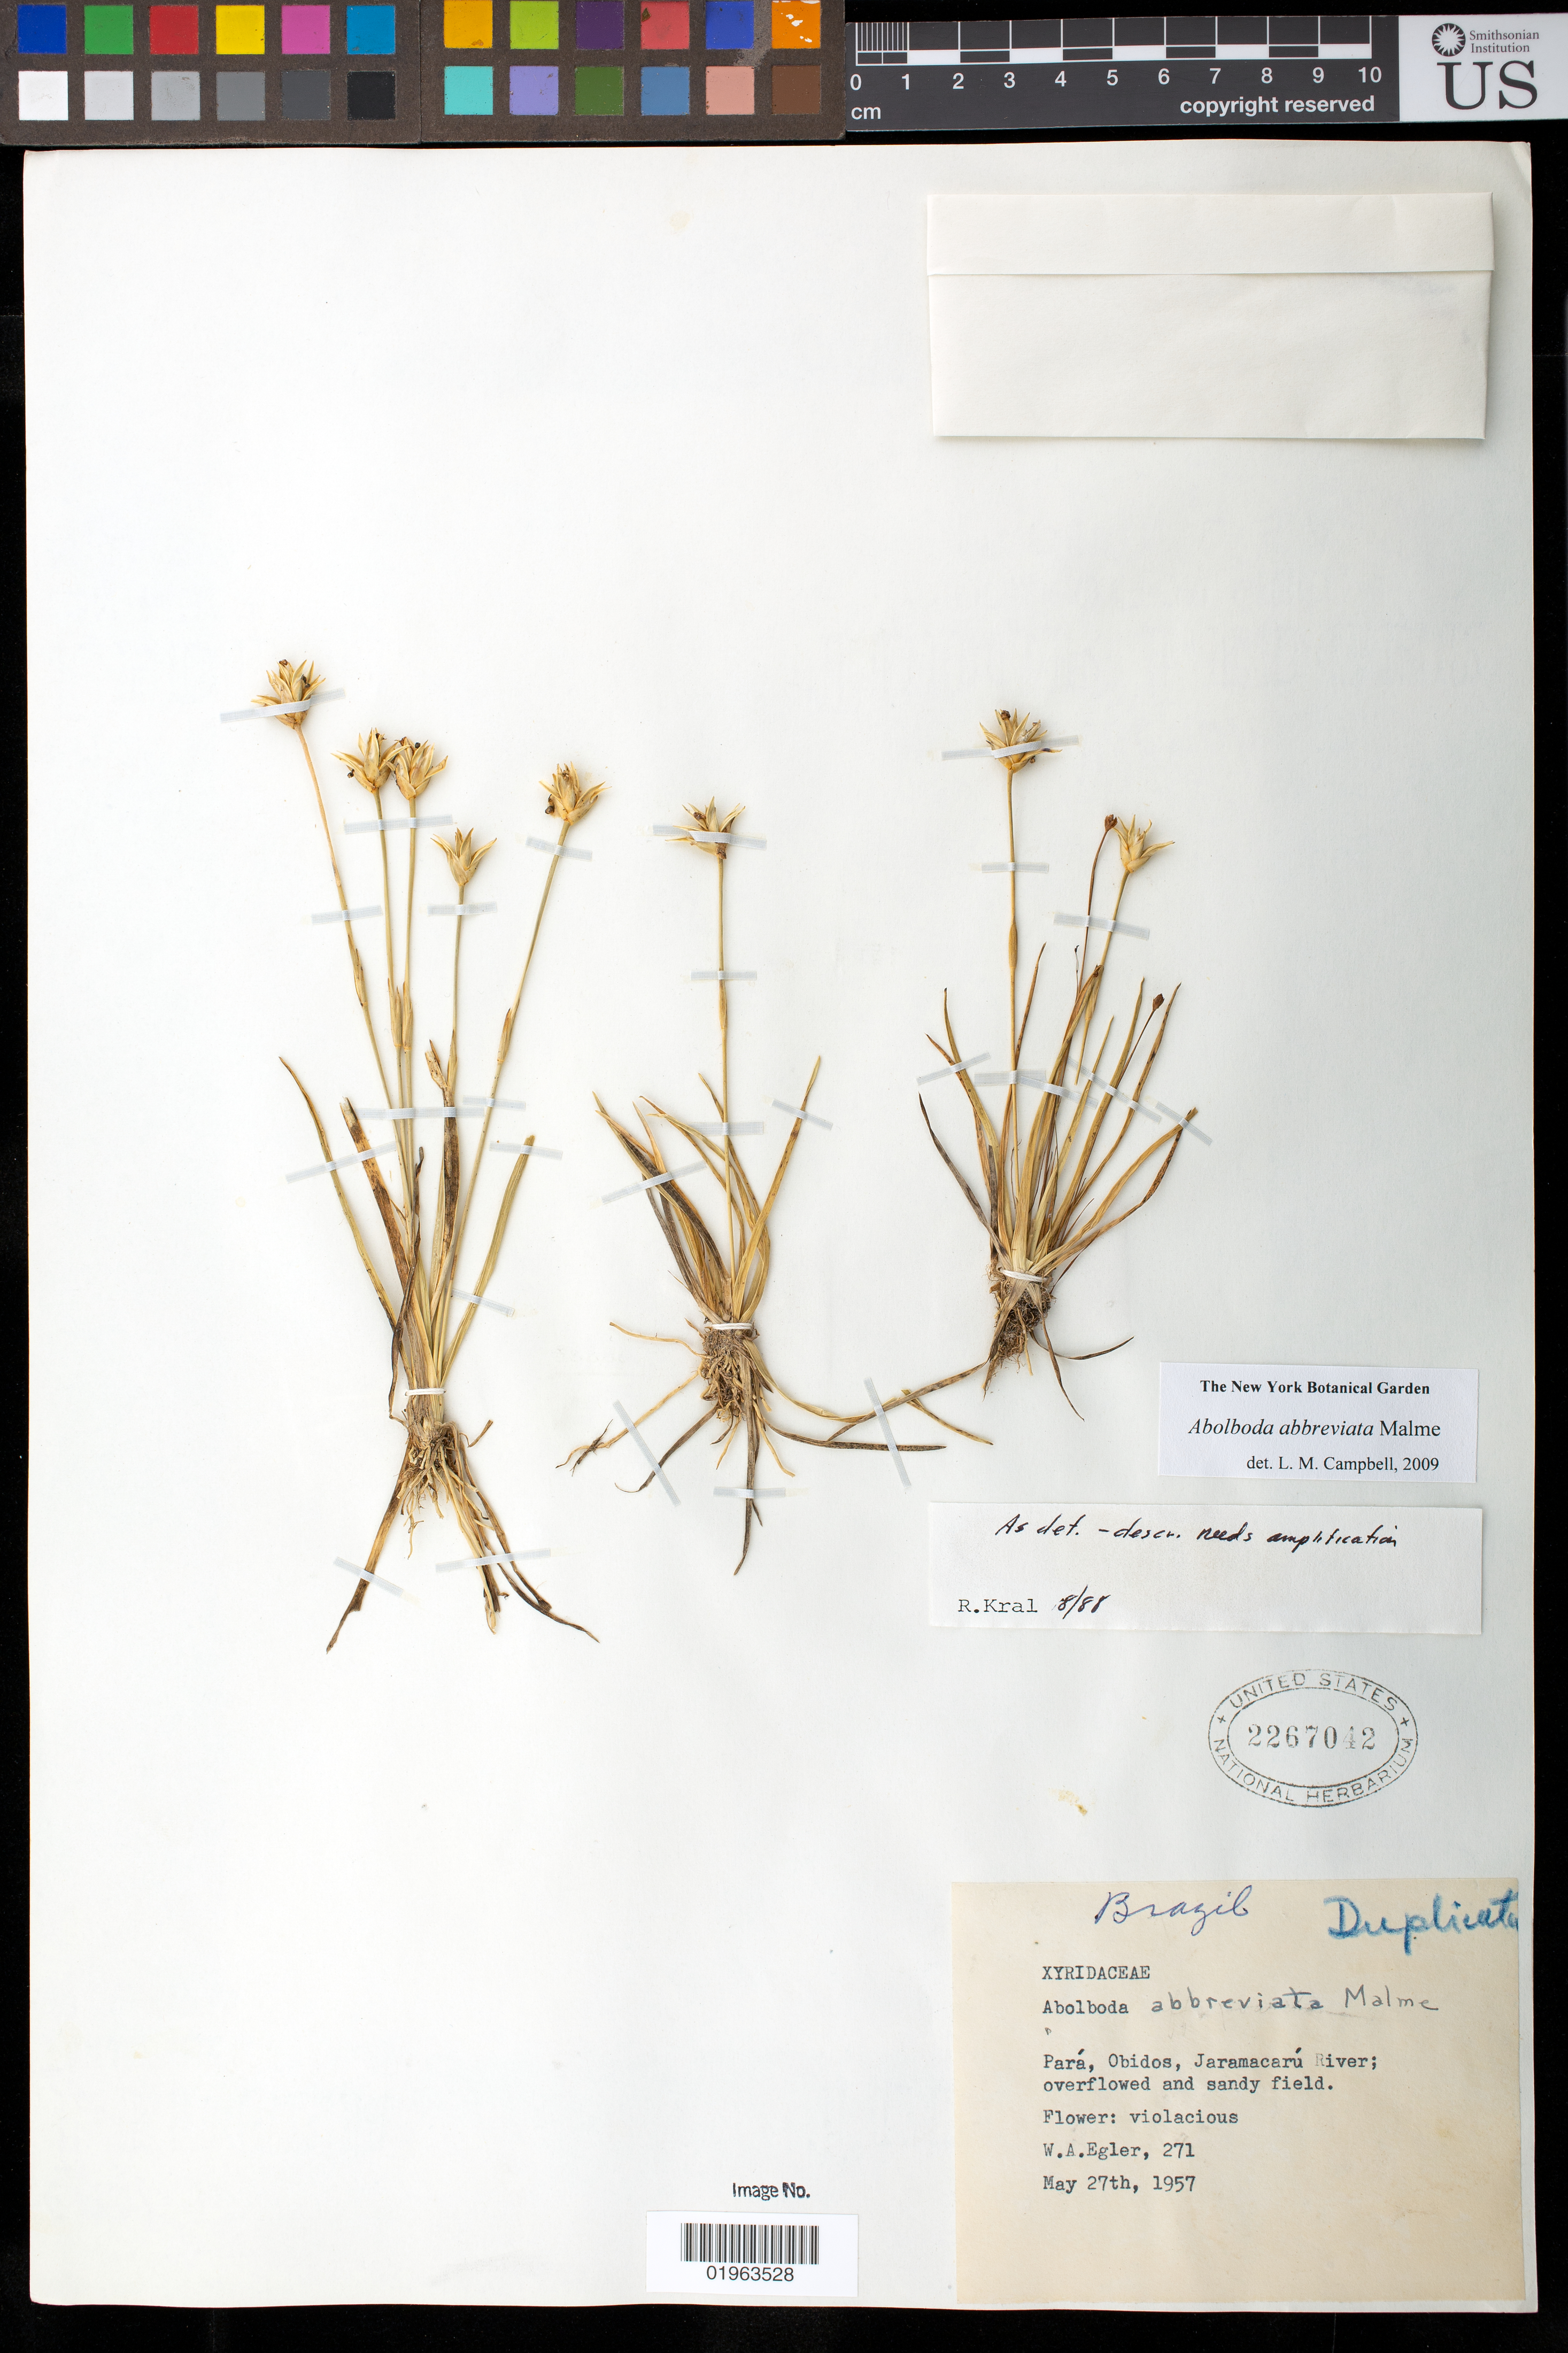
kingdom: Plantae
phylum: Tracheophyta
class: Liliopsida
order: Poales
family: Xyridaceae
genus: Abolboda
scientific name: Abolboda abbreviata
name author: Malme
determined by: Campbell, L. M.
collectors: W. A. Egler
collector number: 271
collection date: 1957-05-27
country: Brazil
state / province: Pará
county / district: Óbidos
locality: River Jaramacarú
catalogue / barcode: US 2267042